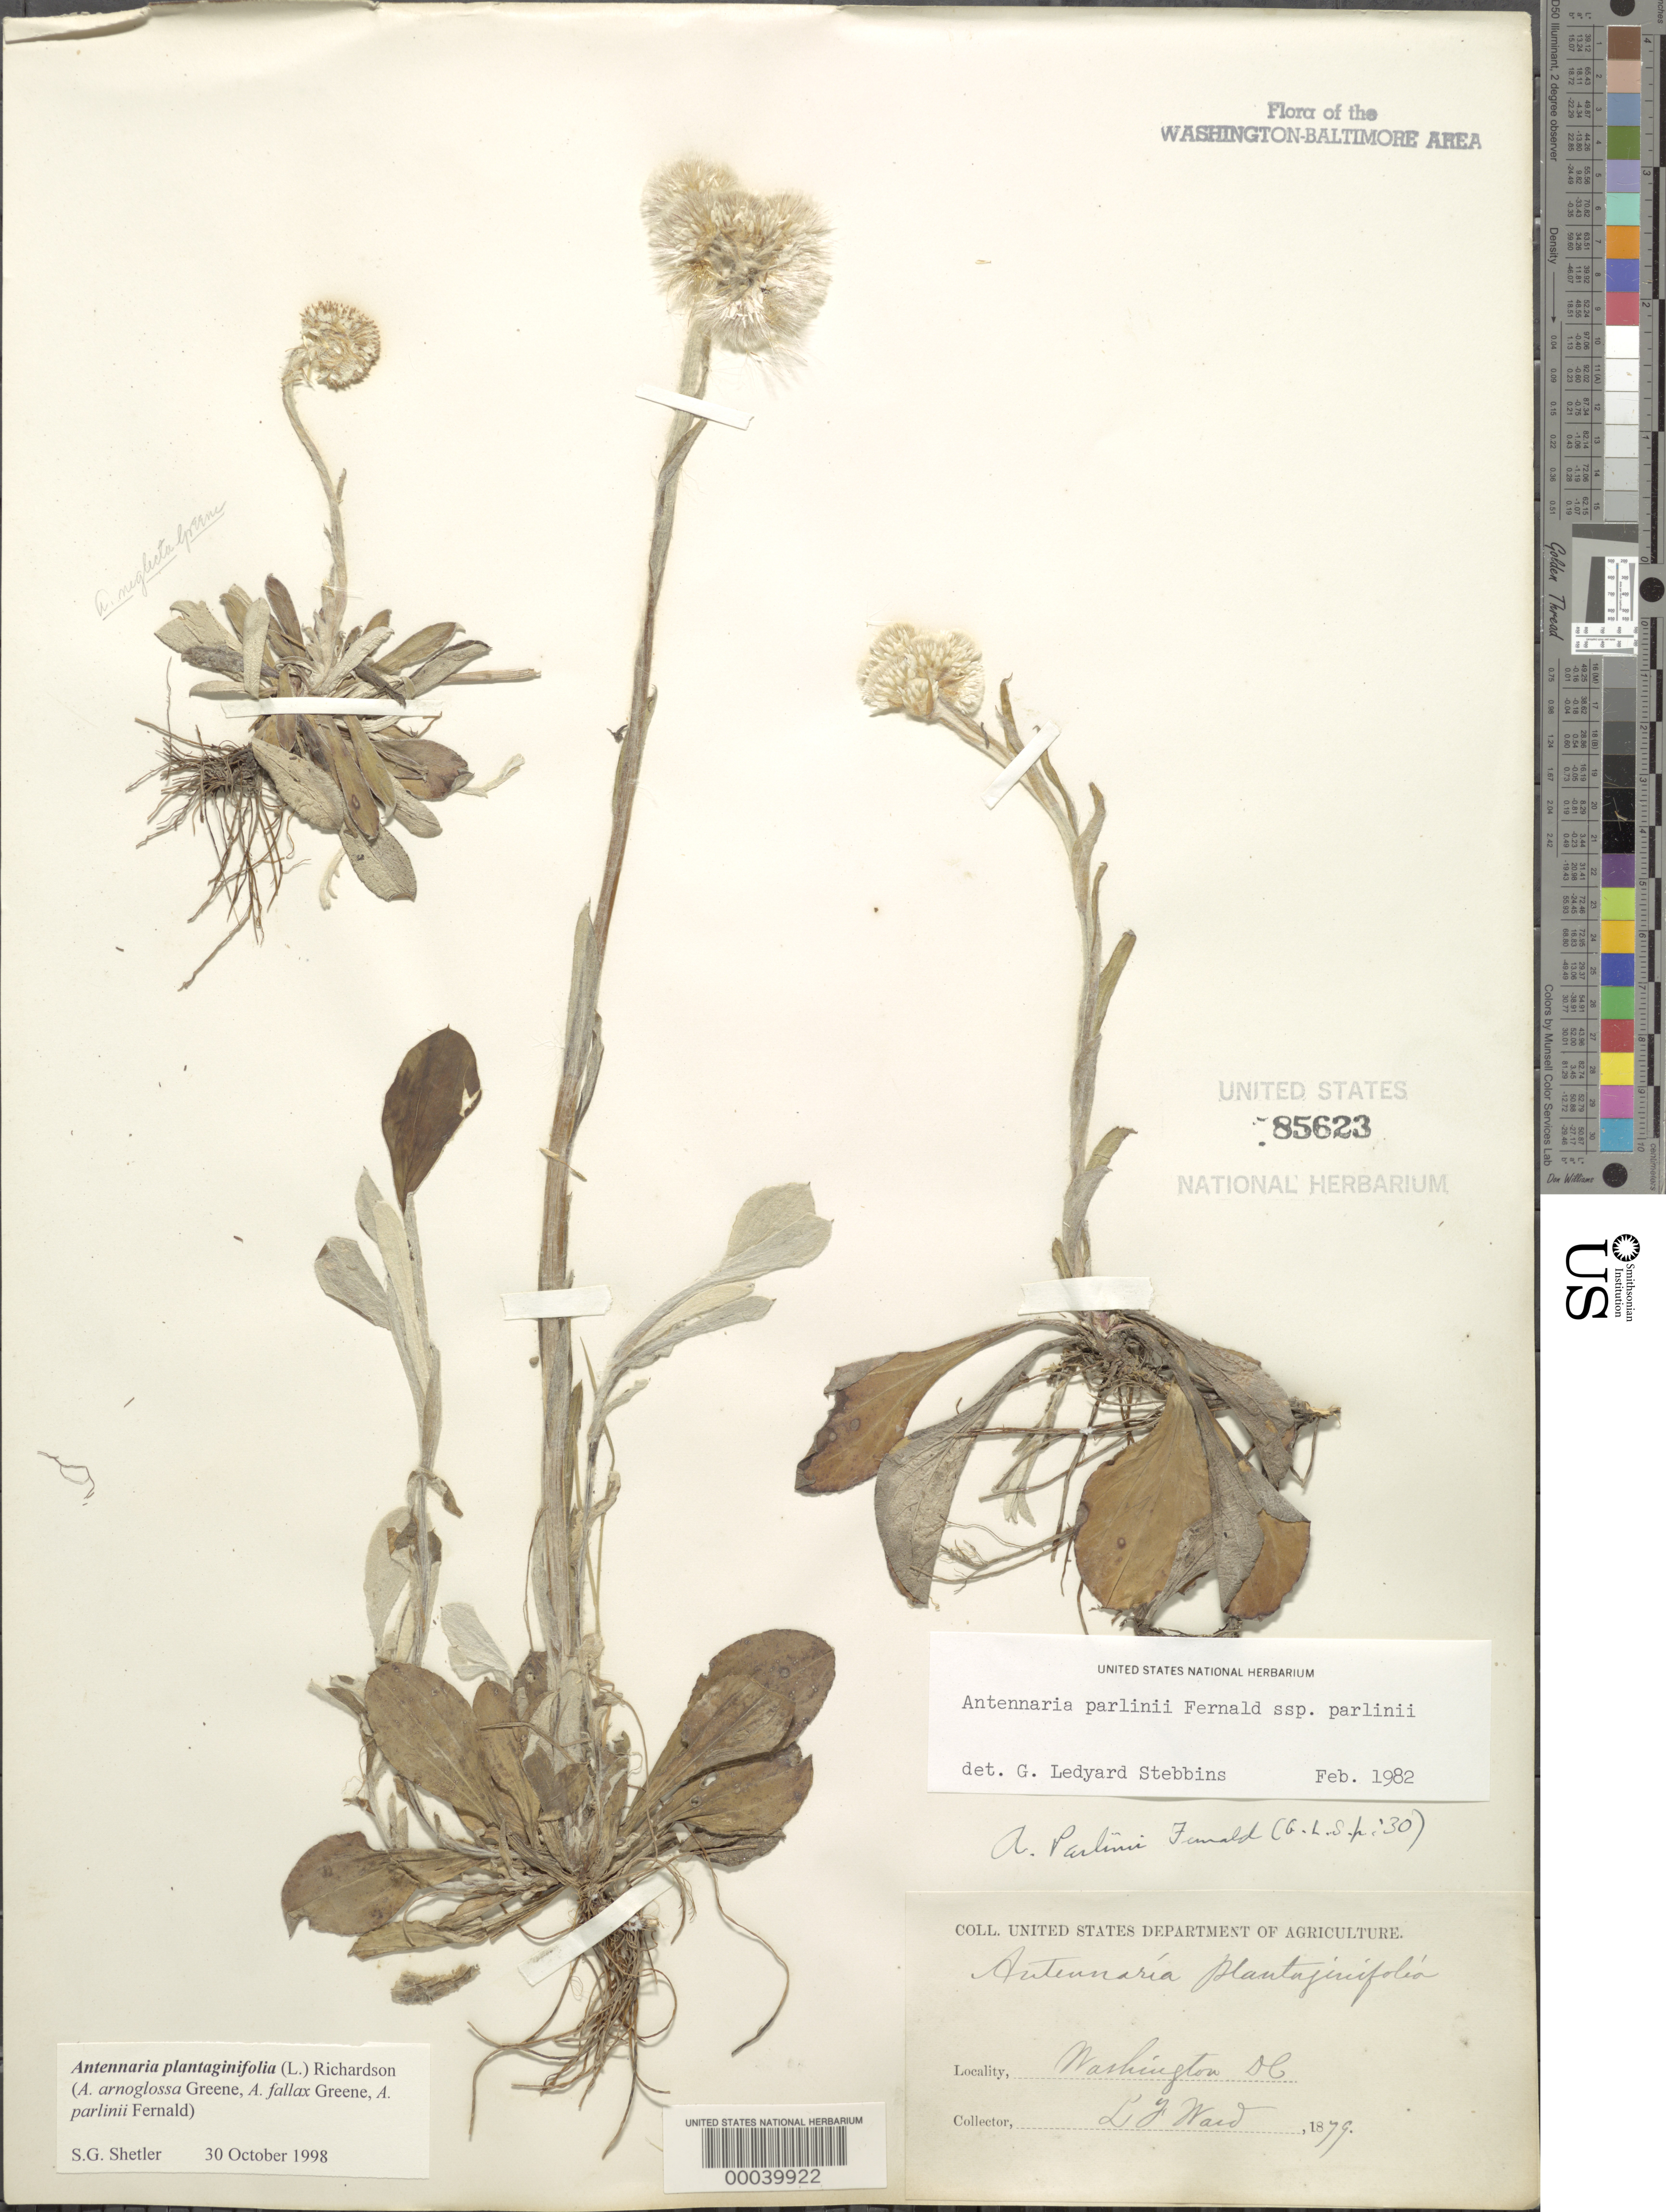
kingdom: Plantae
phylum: Tracheophyta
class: Magnoliopsida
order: Asterales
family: Asteraceae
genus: Antennaria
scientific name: Antennaria plantaginifolia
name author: (L.) Richardson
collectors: L. F. Ward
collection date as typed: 1879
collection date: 1879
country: United States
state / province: District of Columbia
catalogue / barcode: US 85623